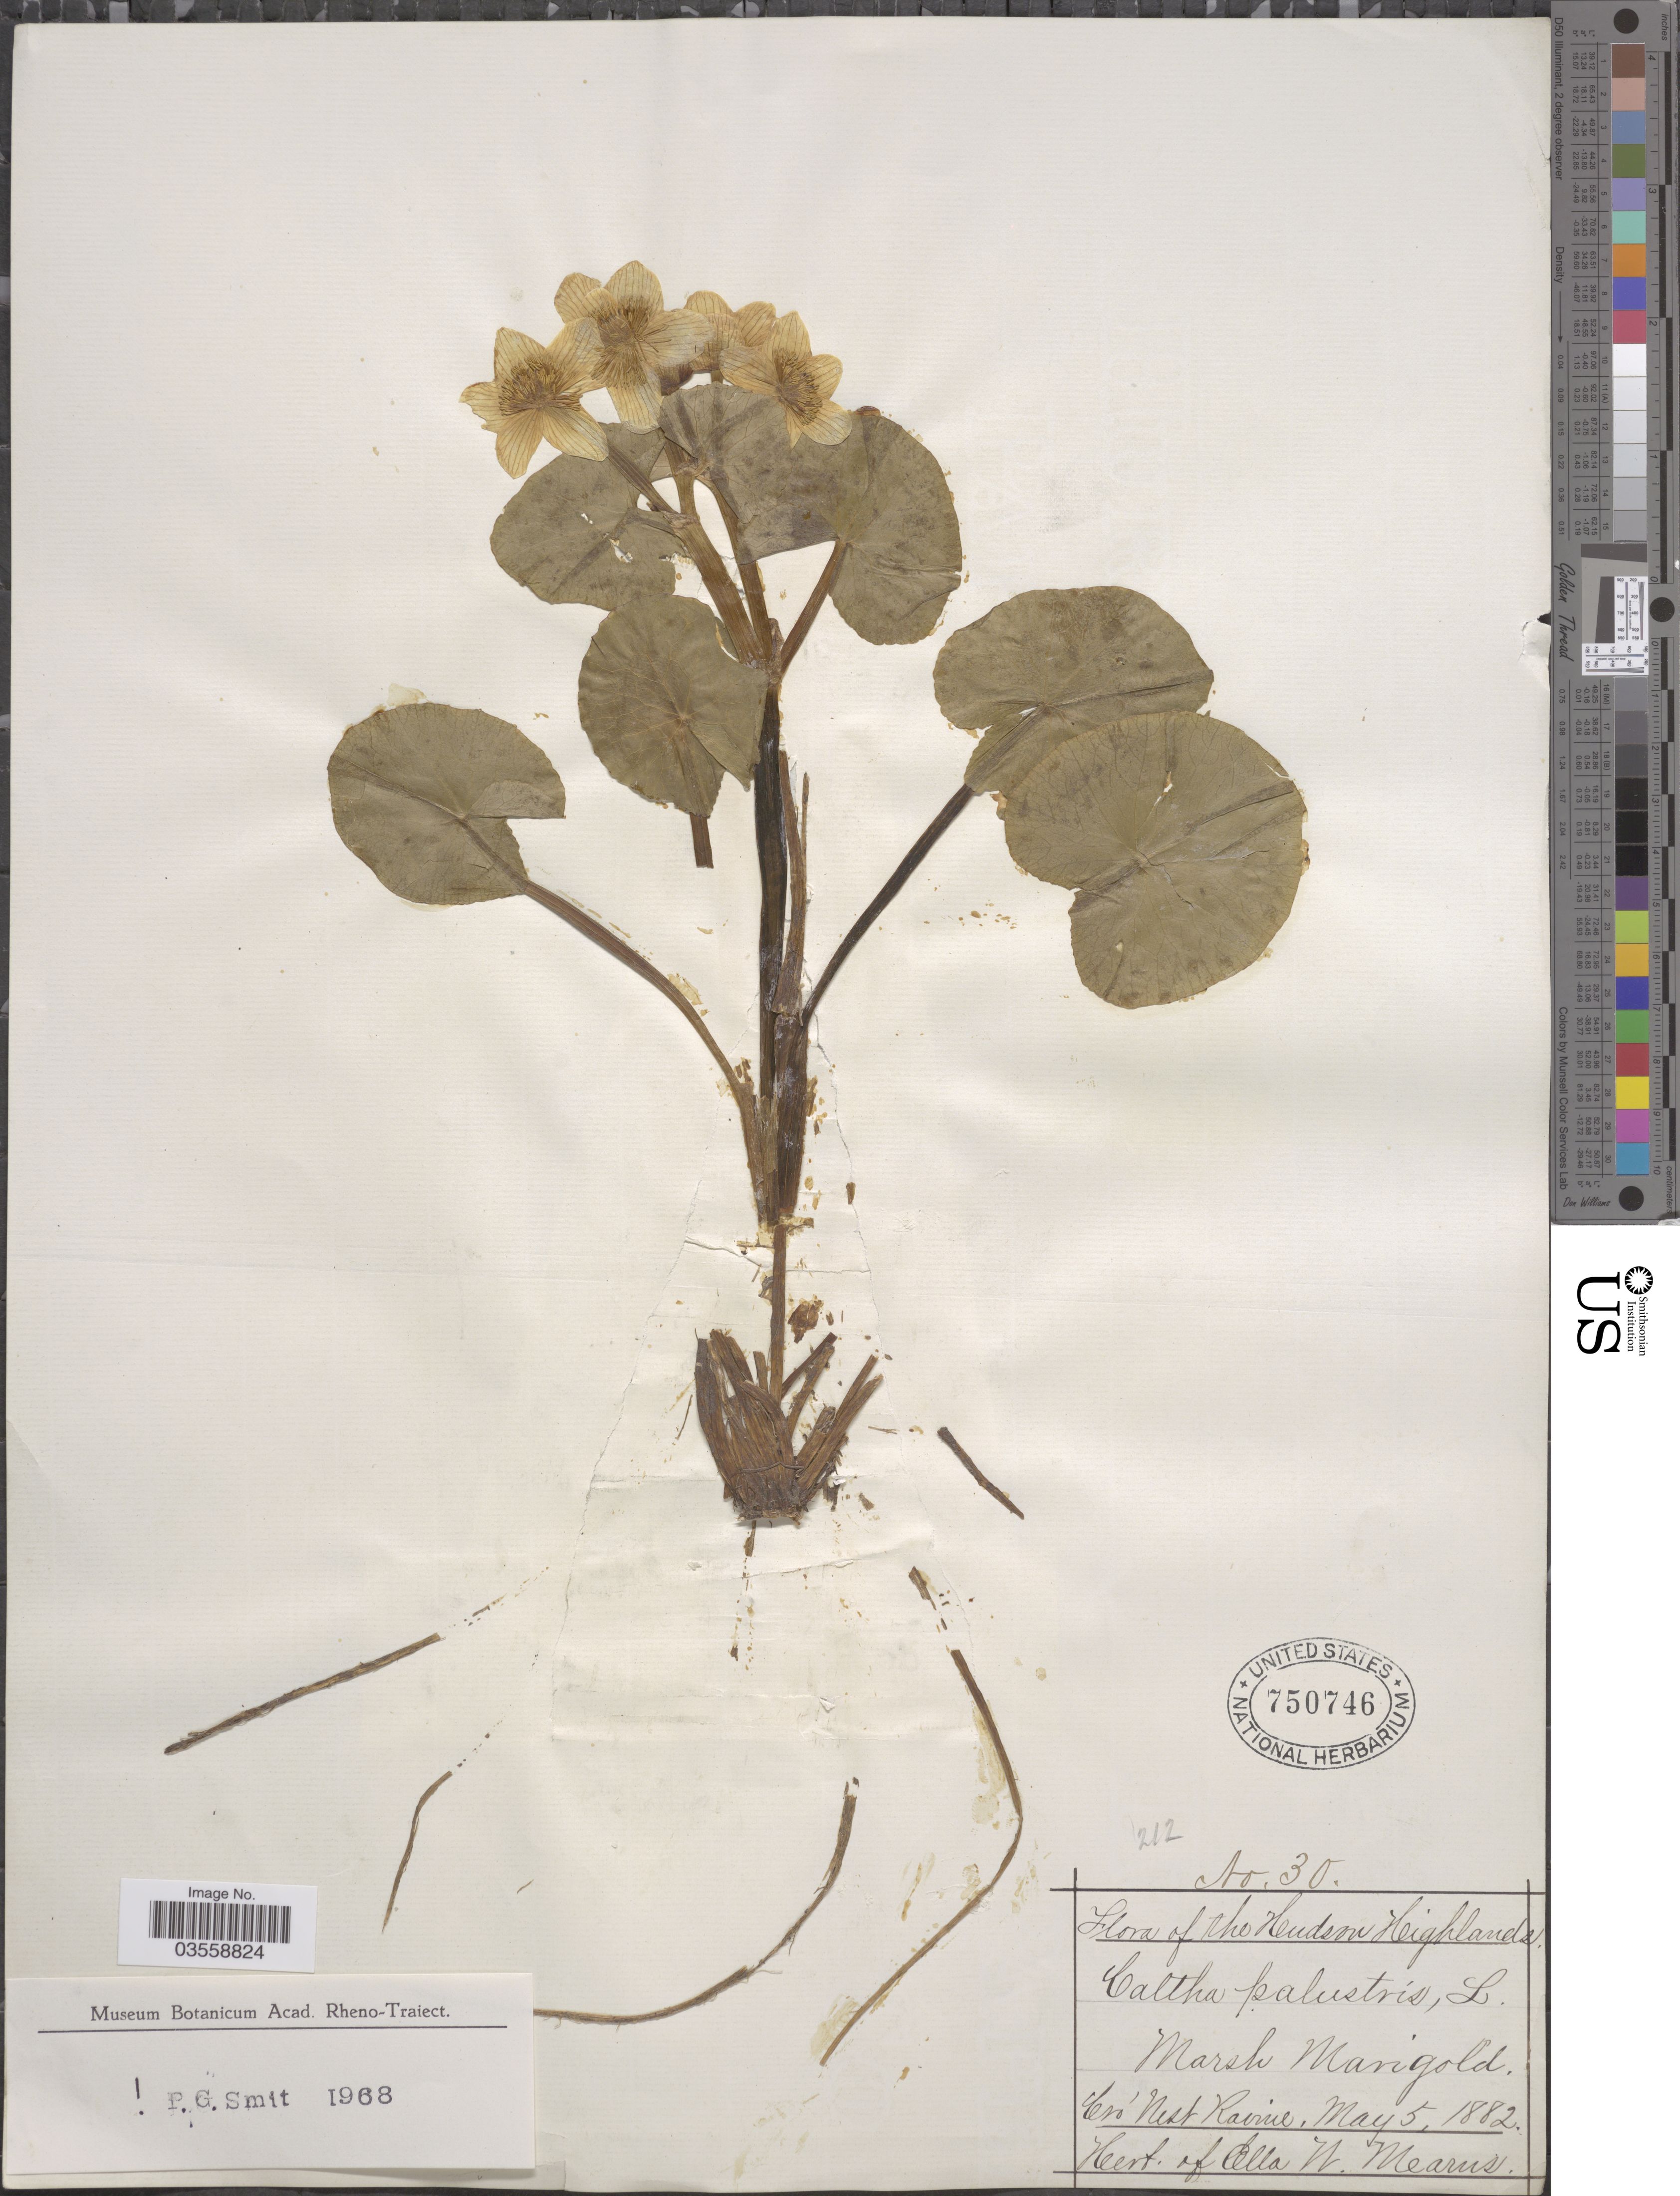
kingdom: Plantae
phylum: Tracheophyta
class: Magnoliopsida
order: Ranunculales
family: Ranunculaceae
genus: Caltha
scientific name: Caltha palustris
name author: L.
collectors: ex herb. Ella W. Mearns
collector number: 30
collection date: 1882-05-05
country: United States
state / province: New York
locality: The Hudson Highlands. Cro' Nest Ravine.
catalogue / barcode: US 750746